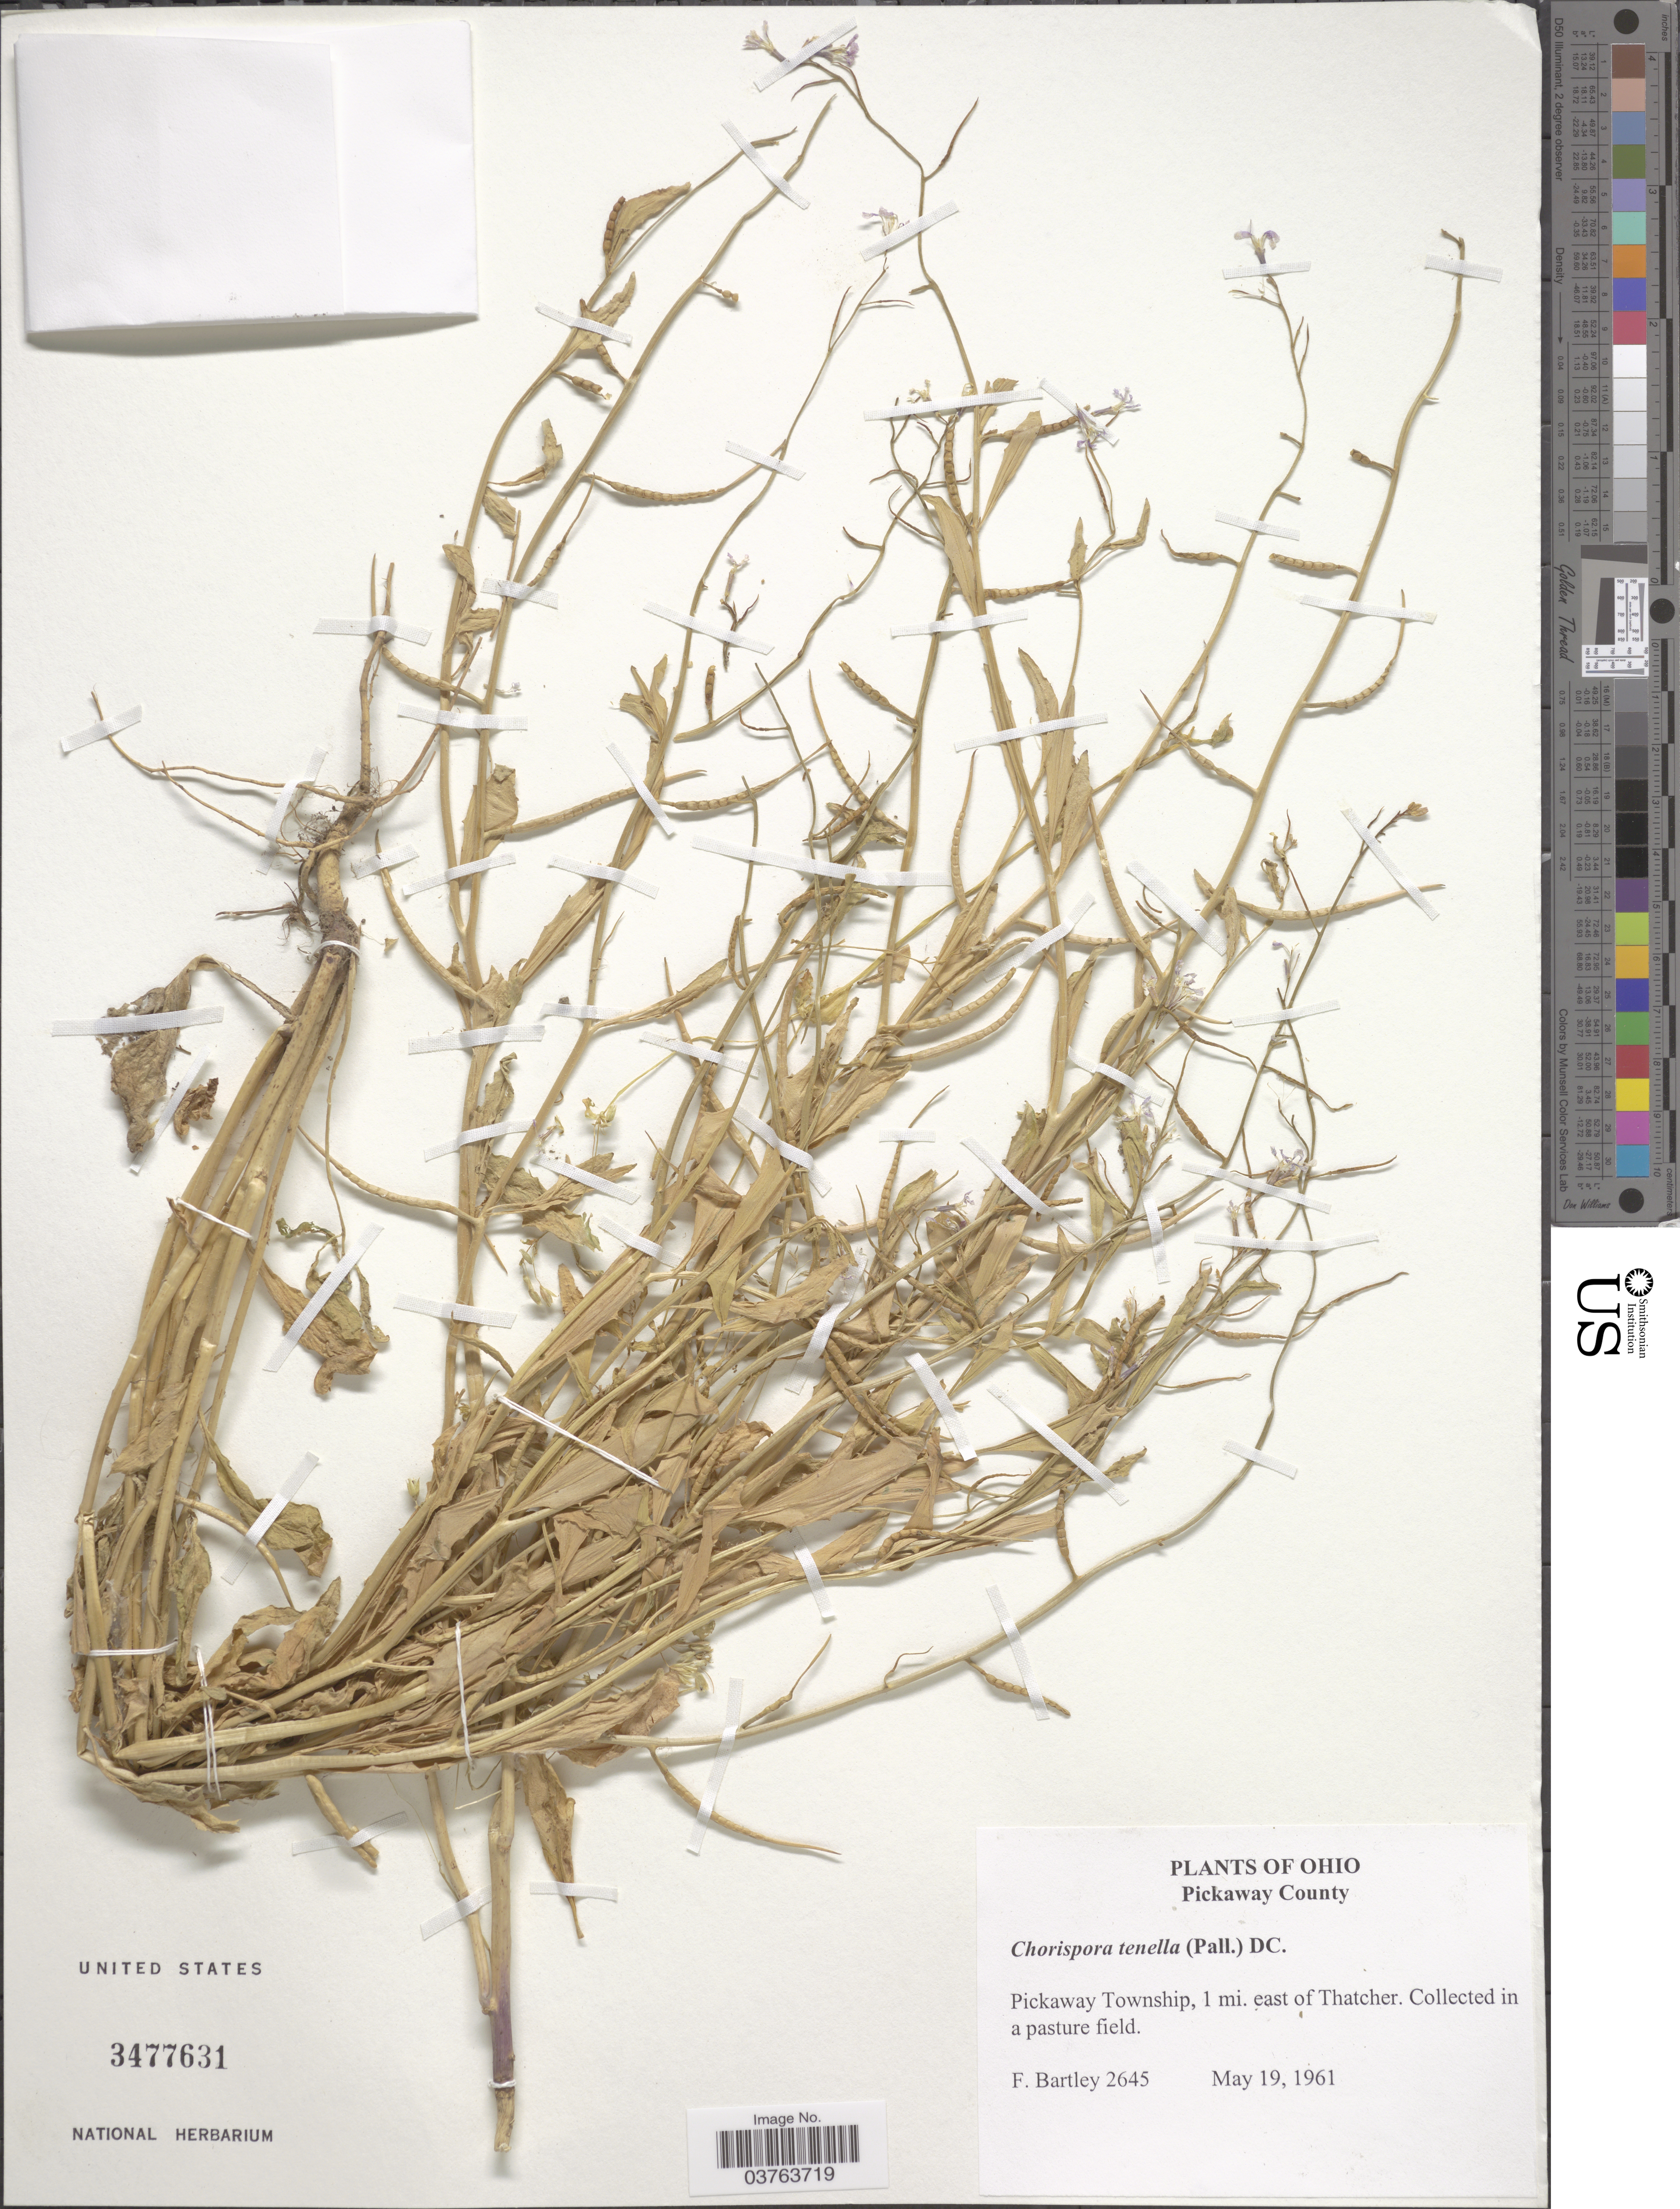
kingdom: Plantae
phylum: Tracheophyta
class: Magnoliopsida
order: Brassicales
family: Brassicaceae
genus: Chorispora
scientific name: Chorispora tenella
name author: DC.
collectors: F. Bartley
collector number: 2645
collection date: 1961-05-19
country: United States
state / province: Ohio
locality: Pickaway County. Pickaway Township, 1 mi. east of Thatcher.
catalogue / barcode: US 3477631